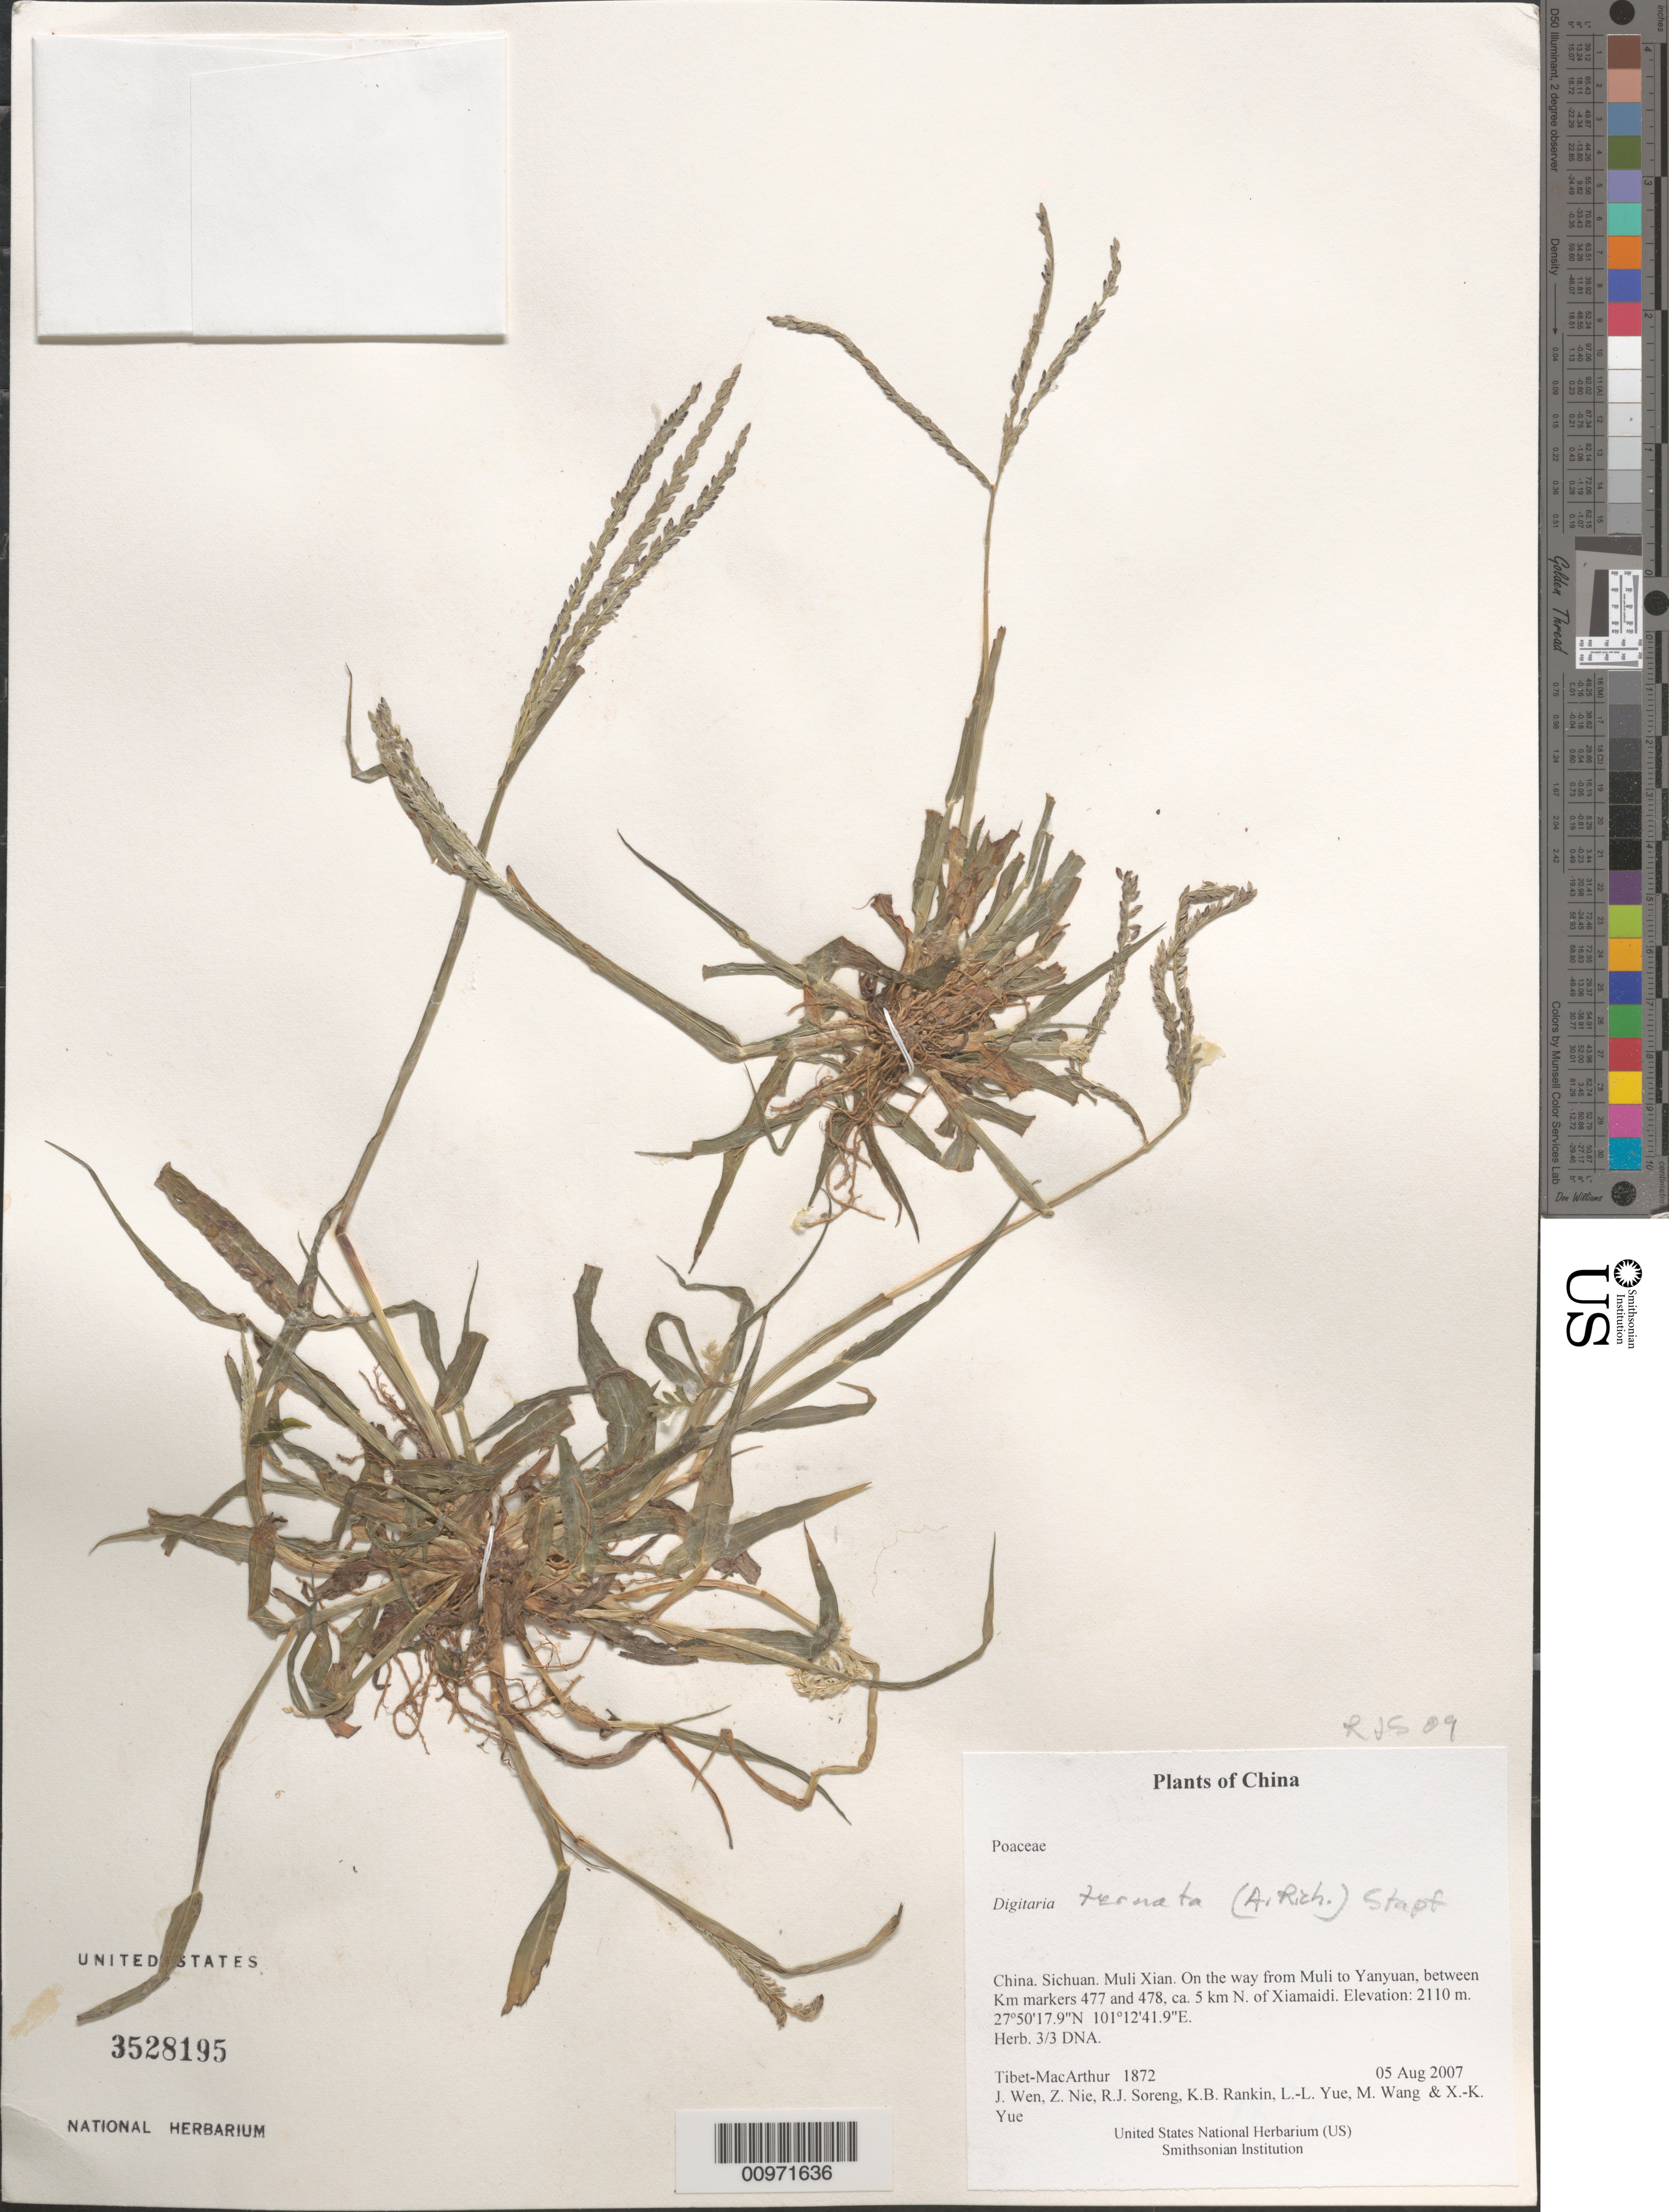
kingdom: Plantae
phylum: Tracheophyta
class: Liliopsida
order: Poales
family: Poaceae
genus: Digitaria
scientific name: Digitaria ternata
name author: (Hochr. ex A. Rich.) Stapf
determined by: Soreng, Robert J., Research Associate (BOT), Smithsonian Institution - National Museum of Natural History (UNITED STATES)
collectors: Tibet-MacArthur, J. Wen, Z. Nie, R. J. Soreng, K. Rankin, L. Yue, M. Wang & X. Yue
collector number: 1872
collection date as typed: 05 Aug 2007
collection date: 2007-08-05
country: China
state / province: Sichuan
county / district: Muli Xian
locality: On the way from Muli to Yanyuan, between Km markers 477 and 478, ca. 5 km N. of Xiamaidi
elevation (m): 2110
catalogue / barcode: US 3528195